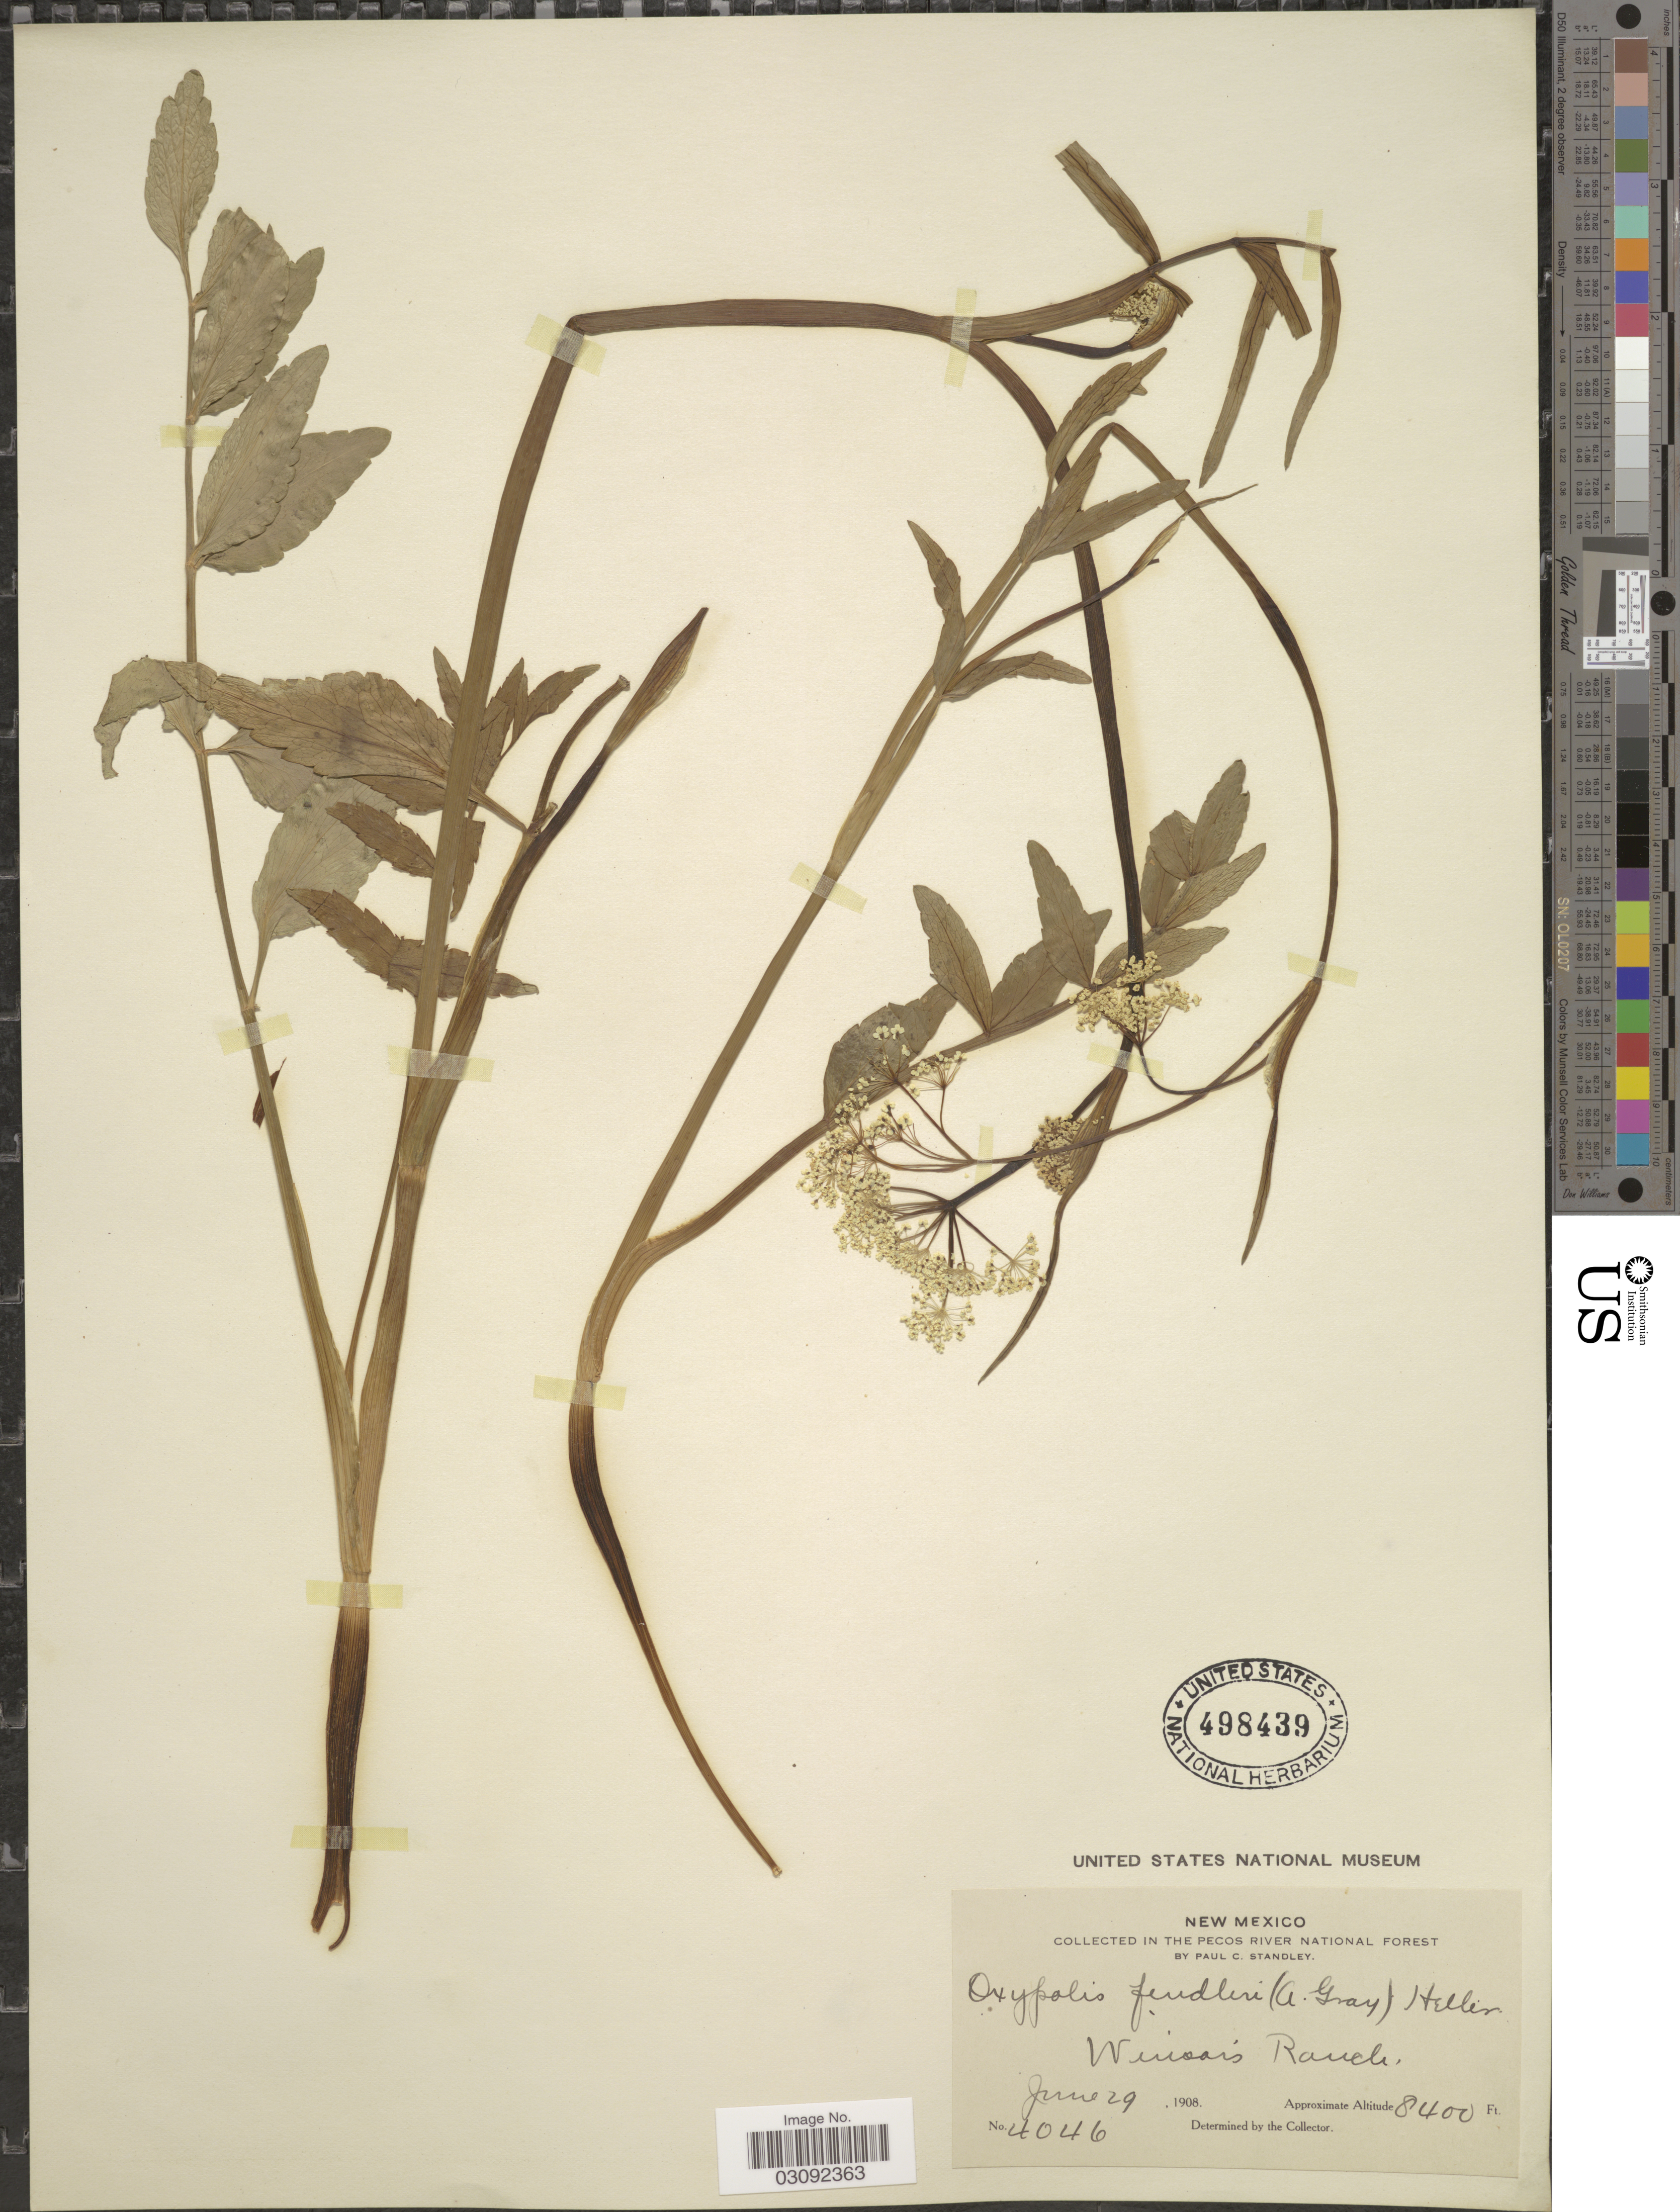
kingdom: Plantae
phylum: Tracheophyta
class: Magnoliopsida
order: Apiales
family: Apiaceae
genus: Oxypolis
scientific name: Oxypolis fendleri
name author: (A. Gray) A. Heller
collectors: P. C. Standley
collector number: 4046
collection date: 1908-06-29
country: United States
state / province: New Mexico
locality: Pecos River National Forest. Winsor's Ranch.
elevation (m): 2560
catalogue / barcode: US 498439